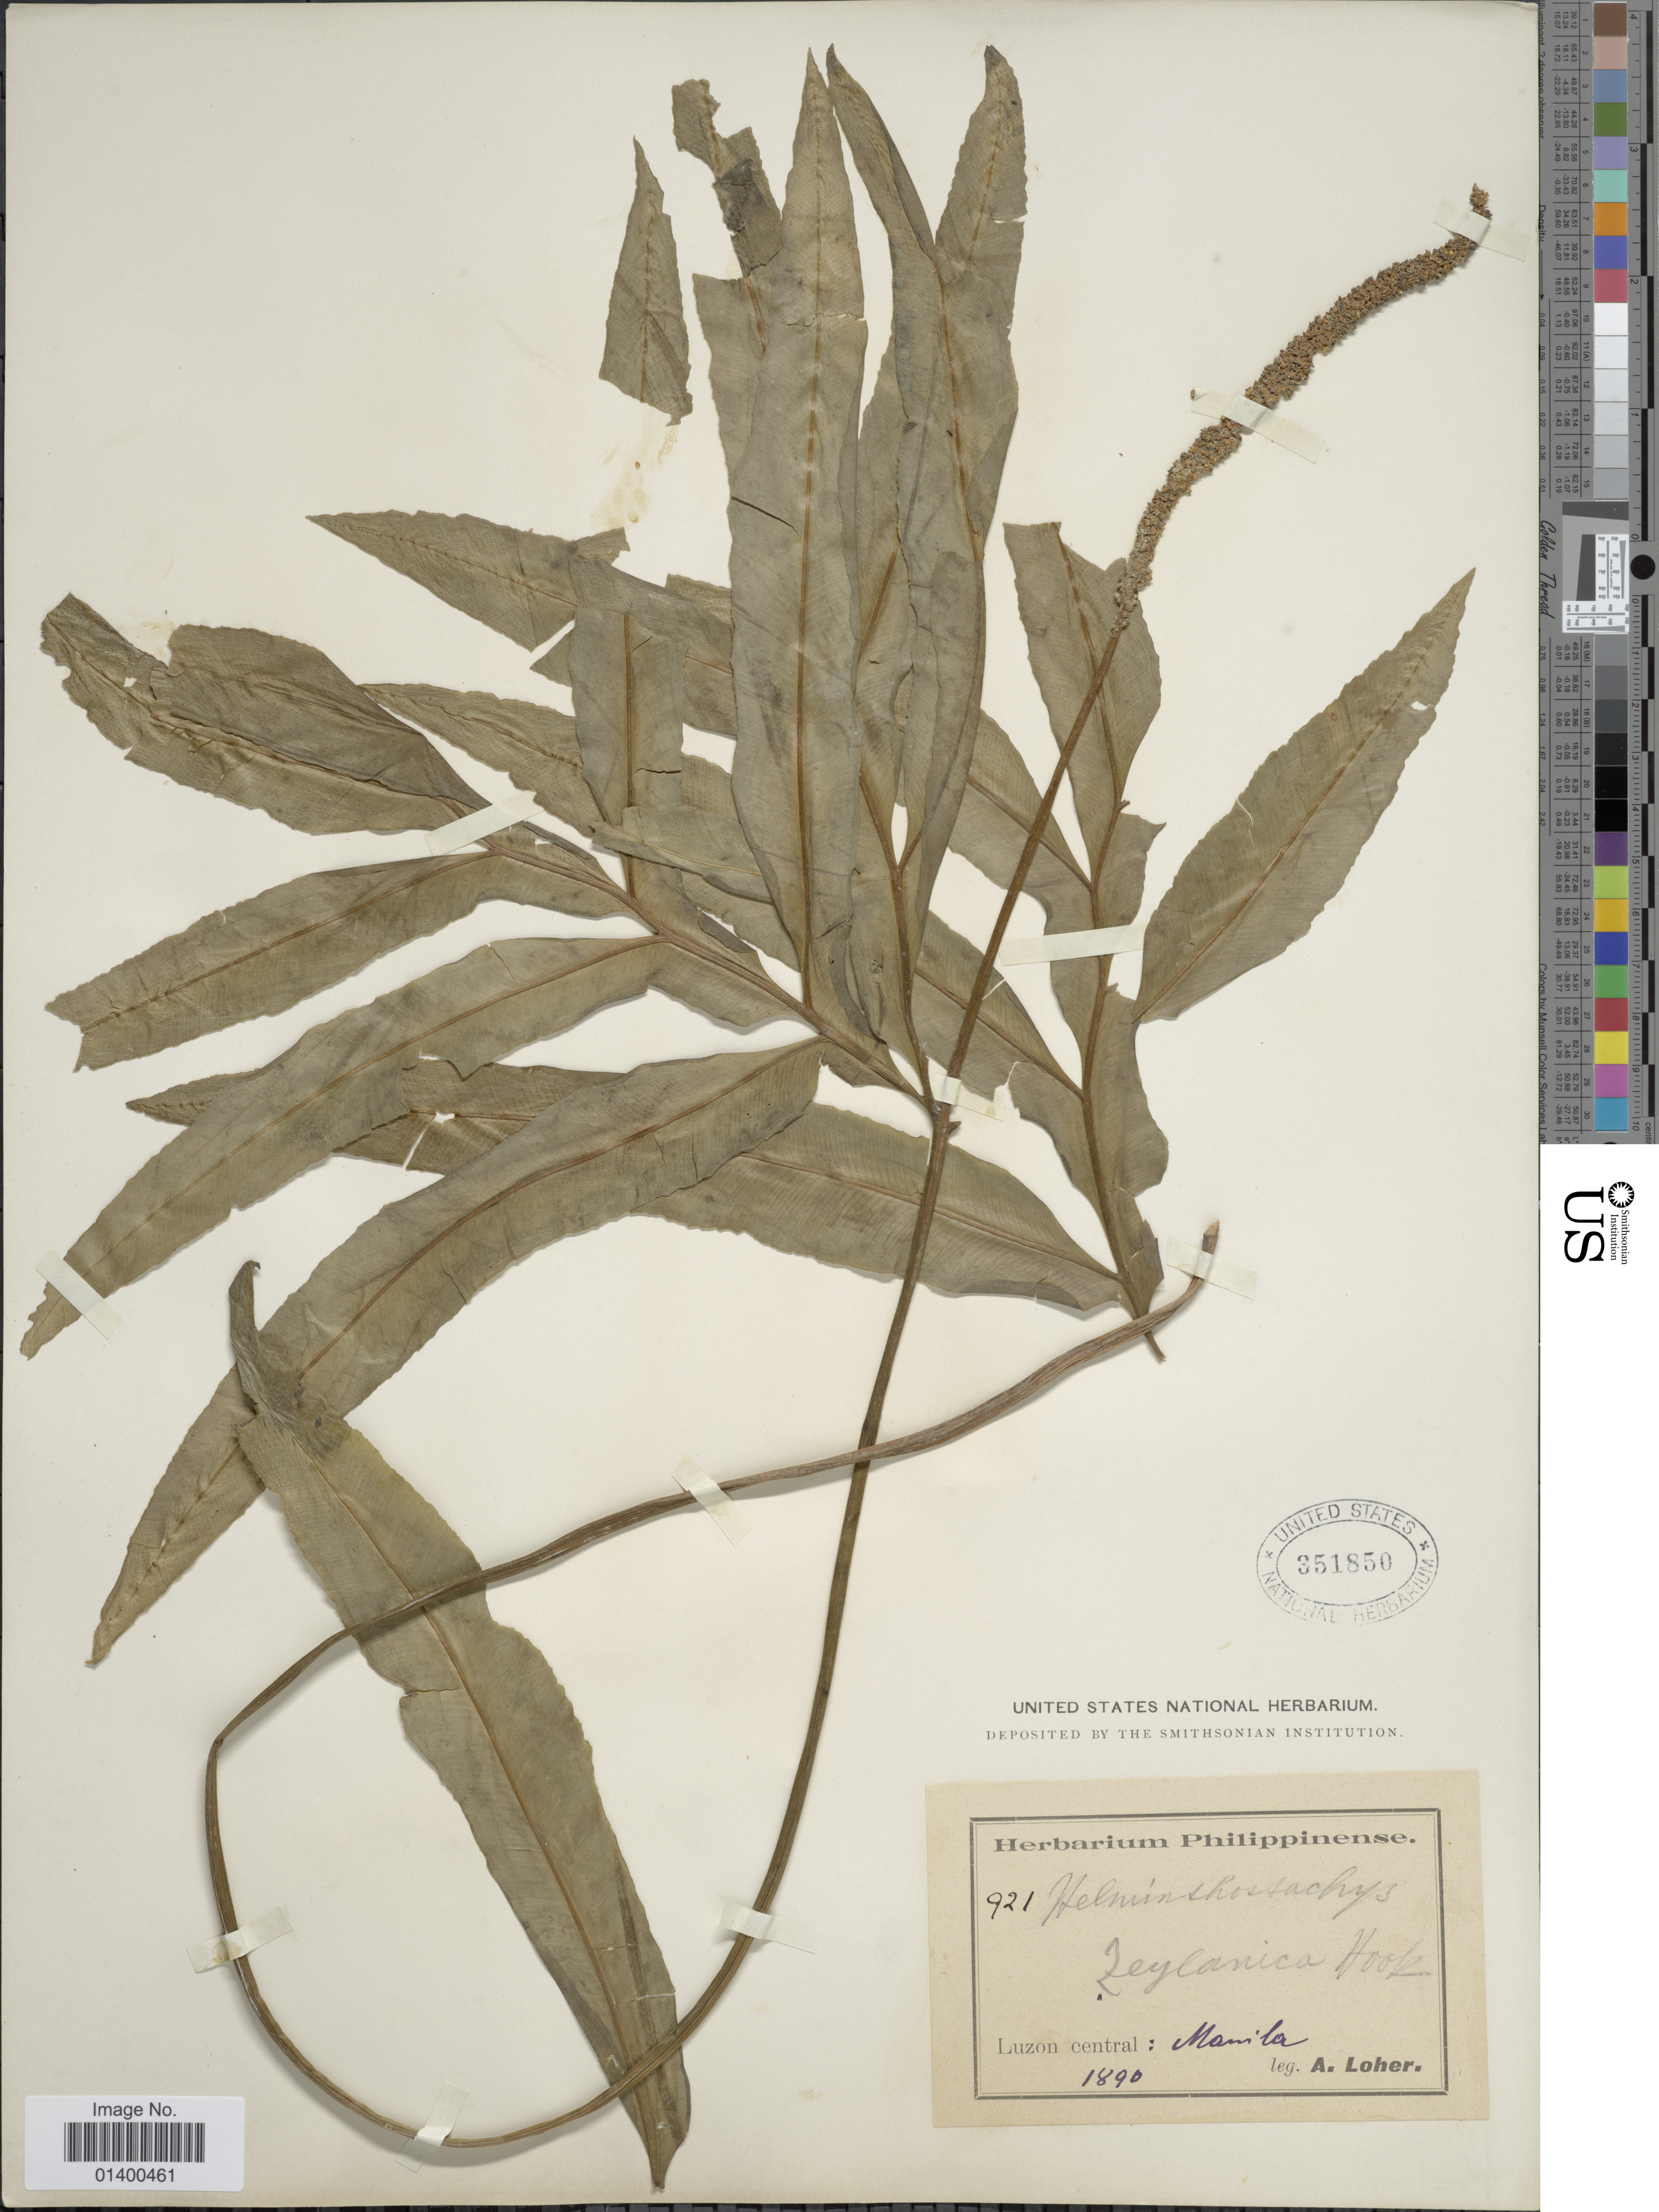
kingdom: Plantae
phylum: Tracheophyta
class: Polypodiopsida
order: Ophioglossales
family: Ophioglossaceae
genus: Helminthostachys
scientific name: Helminthostachys zeylanica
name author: (L.) Hook.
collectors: A. Loher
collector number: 921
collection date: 1890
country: Philippines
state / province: Central Luzon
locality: Manila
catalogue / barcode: US 351850